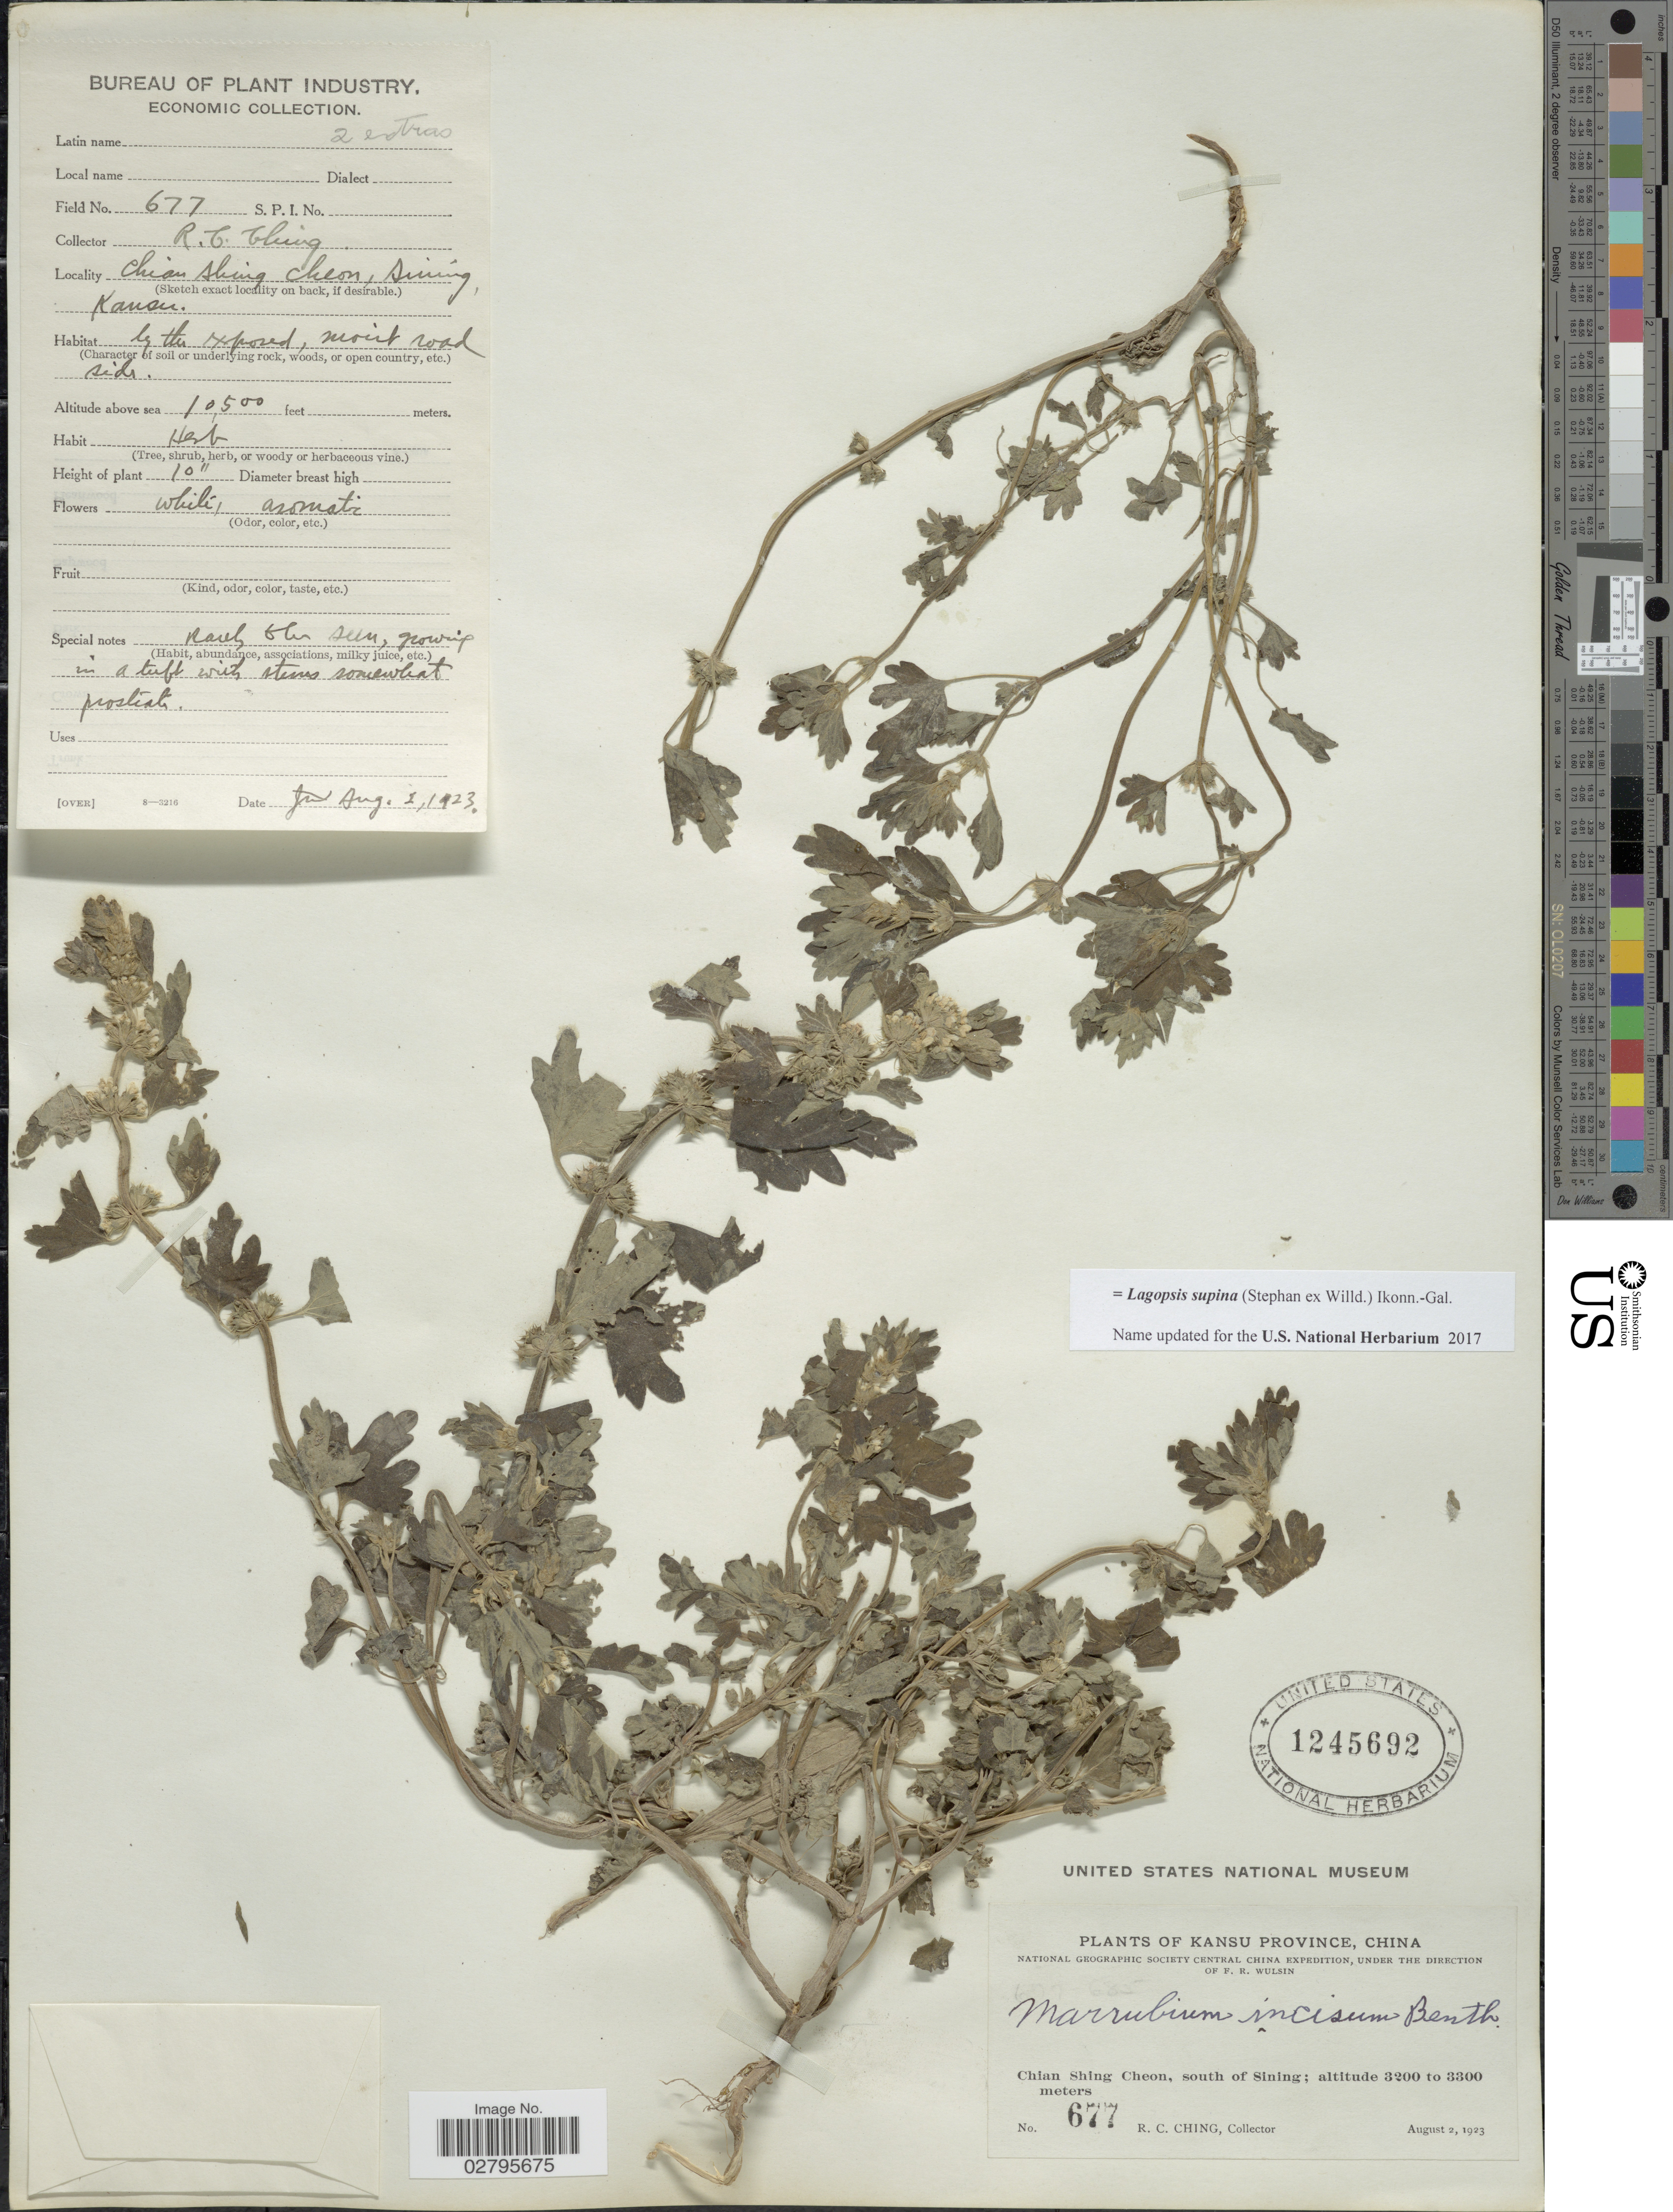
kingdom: Plantae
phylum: Tracheophyta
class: Magnoliopsida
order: Lamiales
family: Lamiaceae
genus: Lagopsis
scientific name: Lagopsis supina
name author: (Steph. ex Willd.) Ikonn.-Gal.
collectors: R. C. Ching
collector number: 677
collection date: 1923-08-02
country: China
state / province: Gansu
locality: Kansu Province, Chian Shing Cheon, south of Sining.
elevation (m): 3200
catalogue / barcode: US 1245692